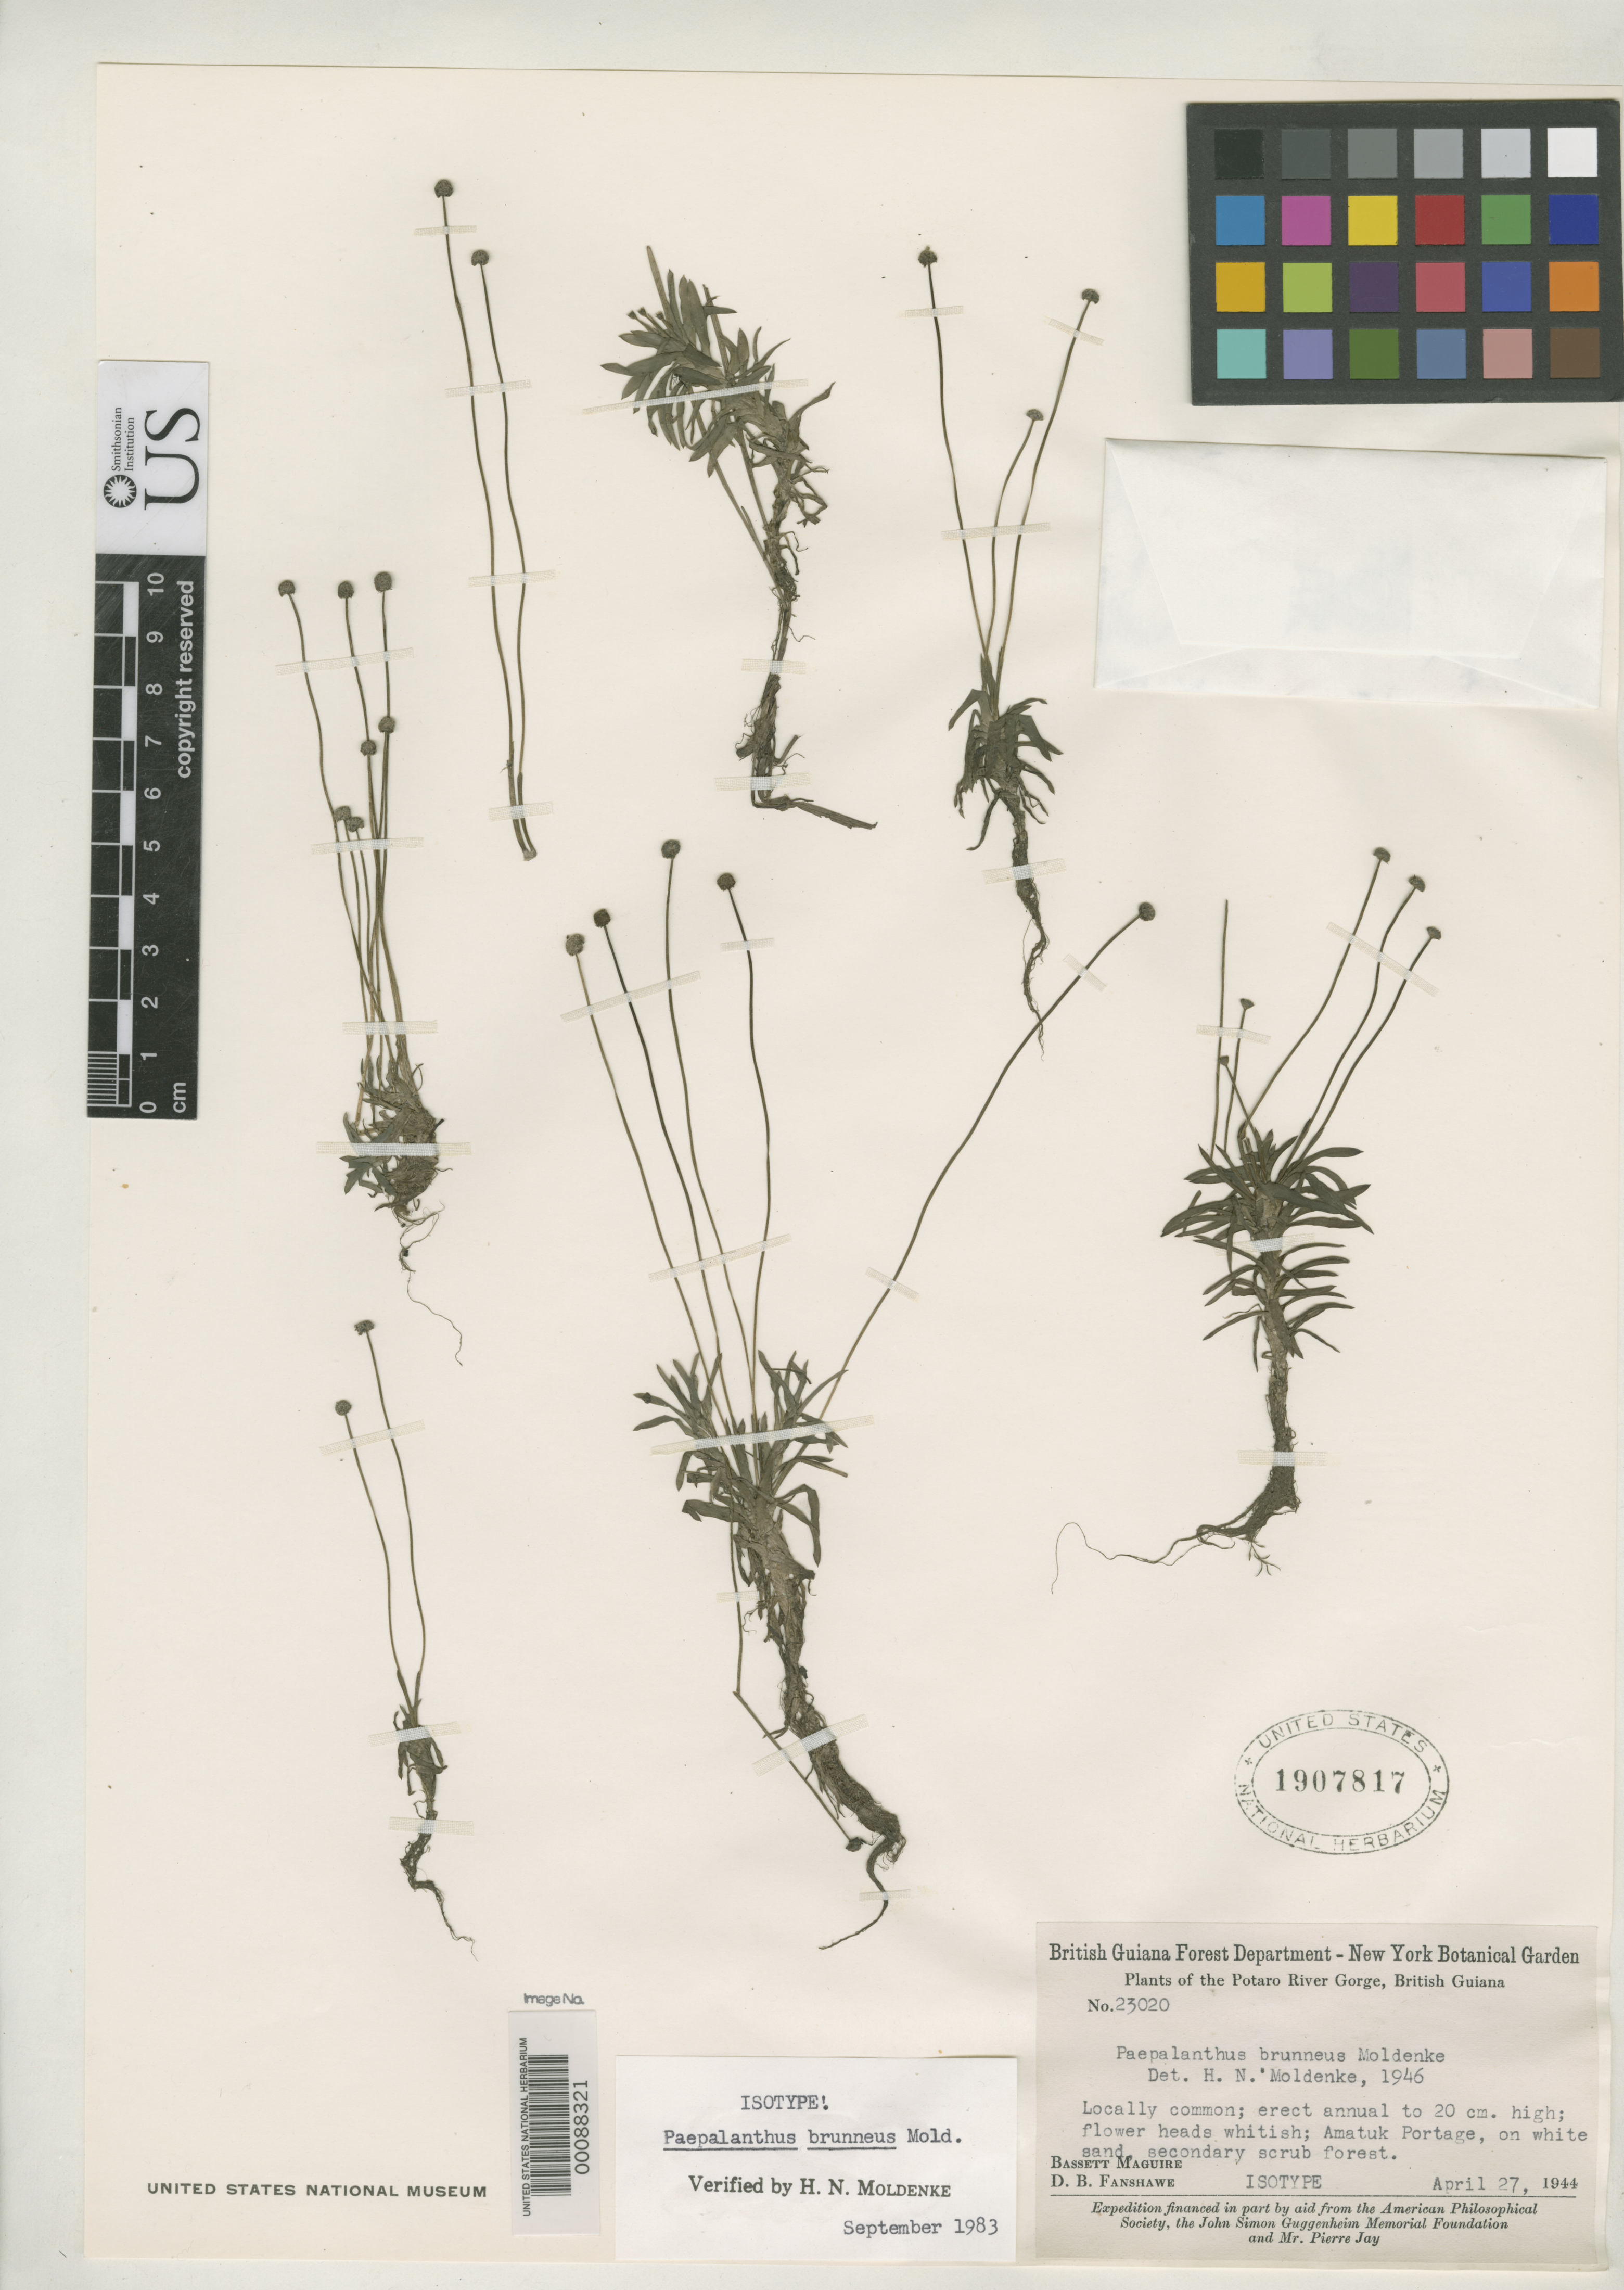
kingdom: Plantae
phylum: Tracheophyta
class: Liliopsida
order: Poales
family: Eriocaulaceae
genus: Paepalanthus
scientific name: Paepalanthus brunneus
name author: Moldenke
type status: Isotype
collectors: B. Maguire & D. B. Fanshawe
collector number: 23020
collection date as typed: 27 Apr 1944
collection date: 1944-04-27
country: Guyana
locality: Potaro River Gorge.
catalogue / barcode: US 1907817